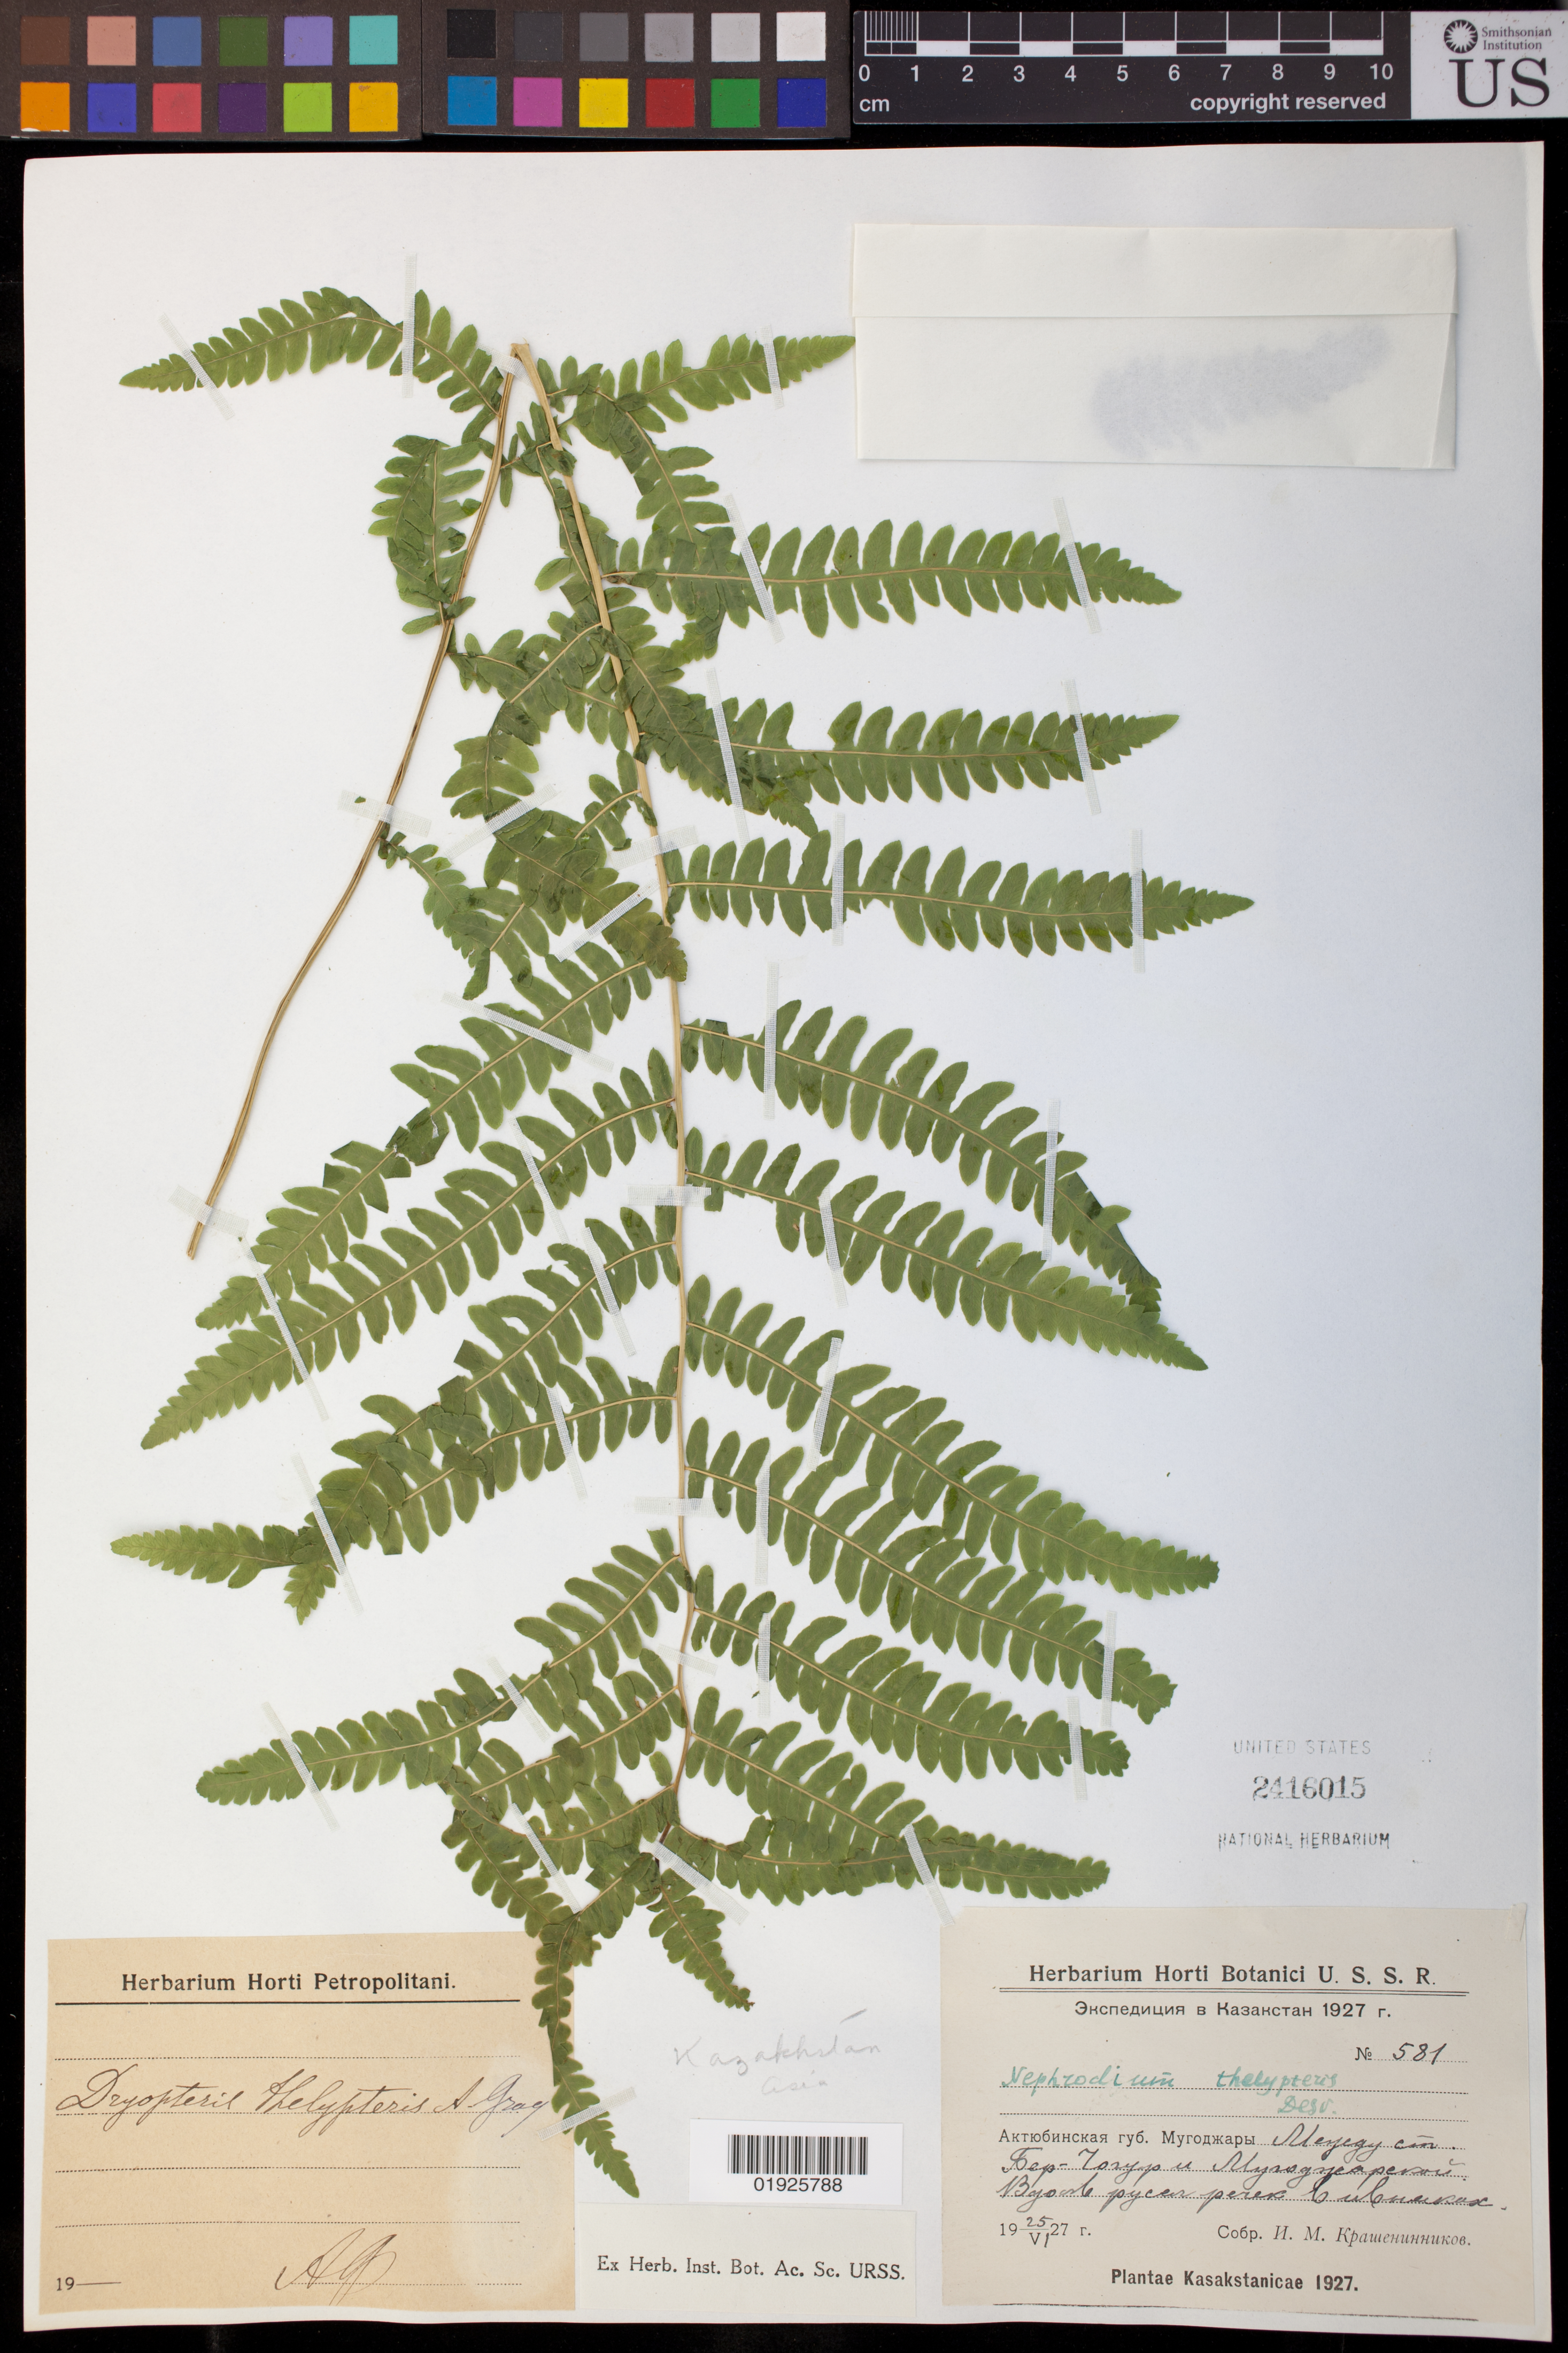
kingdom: Plantae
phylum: Tracheophyta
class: Polypodiopsida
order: Polypodiales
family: Thelypteridaceae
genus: Thelypteris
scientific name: Thelypteris palustris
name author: (Salisb.) Schott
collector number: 581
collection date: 1927-06-25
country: Kazakhstan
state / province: Aqtobe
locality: Mugodzhary Mts, between stations Ber-Chogur and Mugodzharsraya.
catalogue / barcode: US 2416015